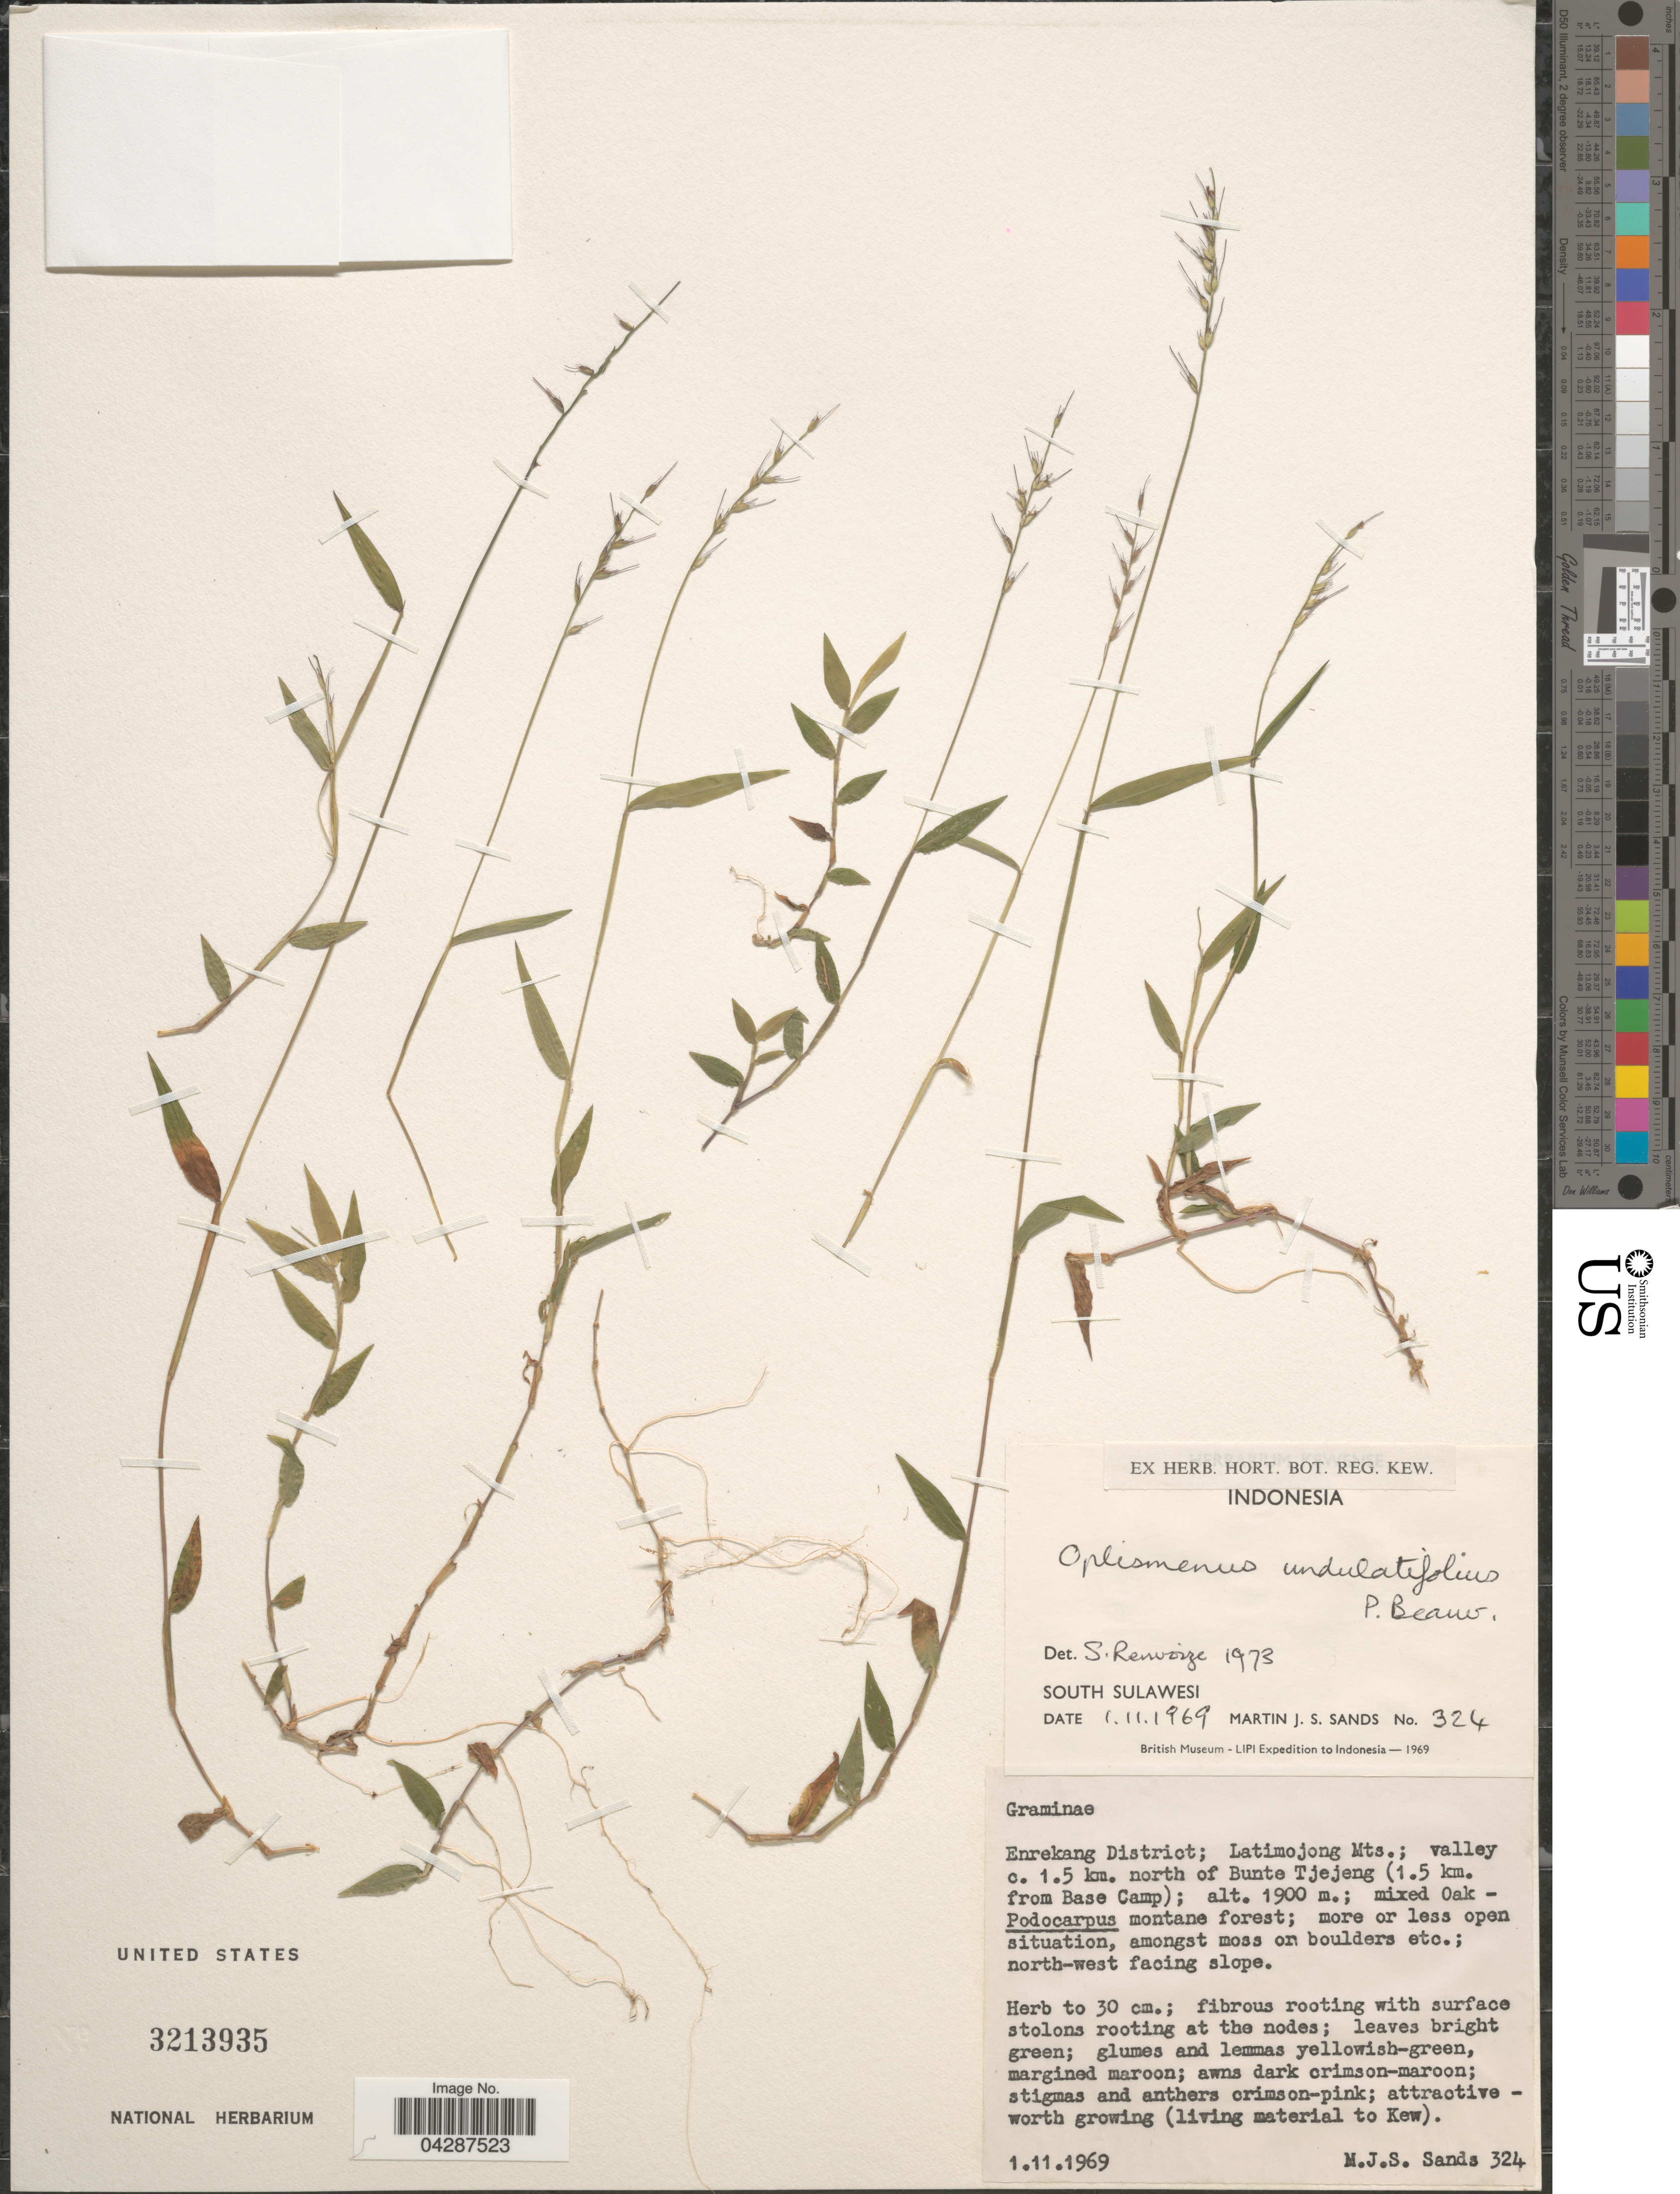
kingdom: Plantae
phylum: Tracheophyta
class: Liliopsida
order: Poales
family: Poaceae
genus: Oplismenus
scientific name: Oplismenus undulatifolius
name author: (Ard.) P. Beauv.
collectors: M. Sands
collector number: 324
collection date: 1969-11-01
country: Indonesia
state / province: Sulawesi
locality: South Sulawesi. Enrekang District; Latimojong Mts.,; valley c. 1.5 km. north of Bunte Tjejeng (1.5 km. from Base Camp).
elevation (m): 1900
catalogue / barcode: US 3213935